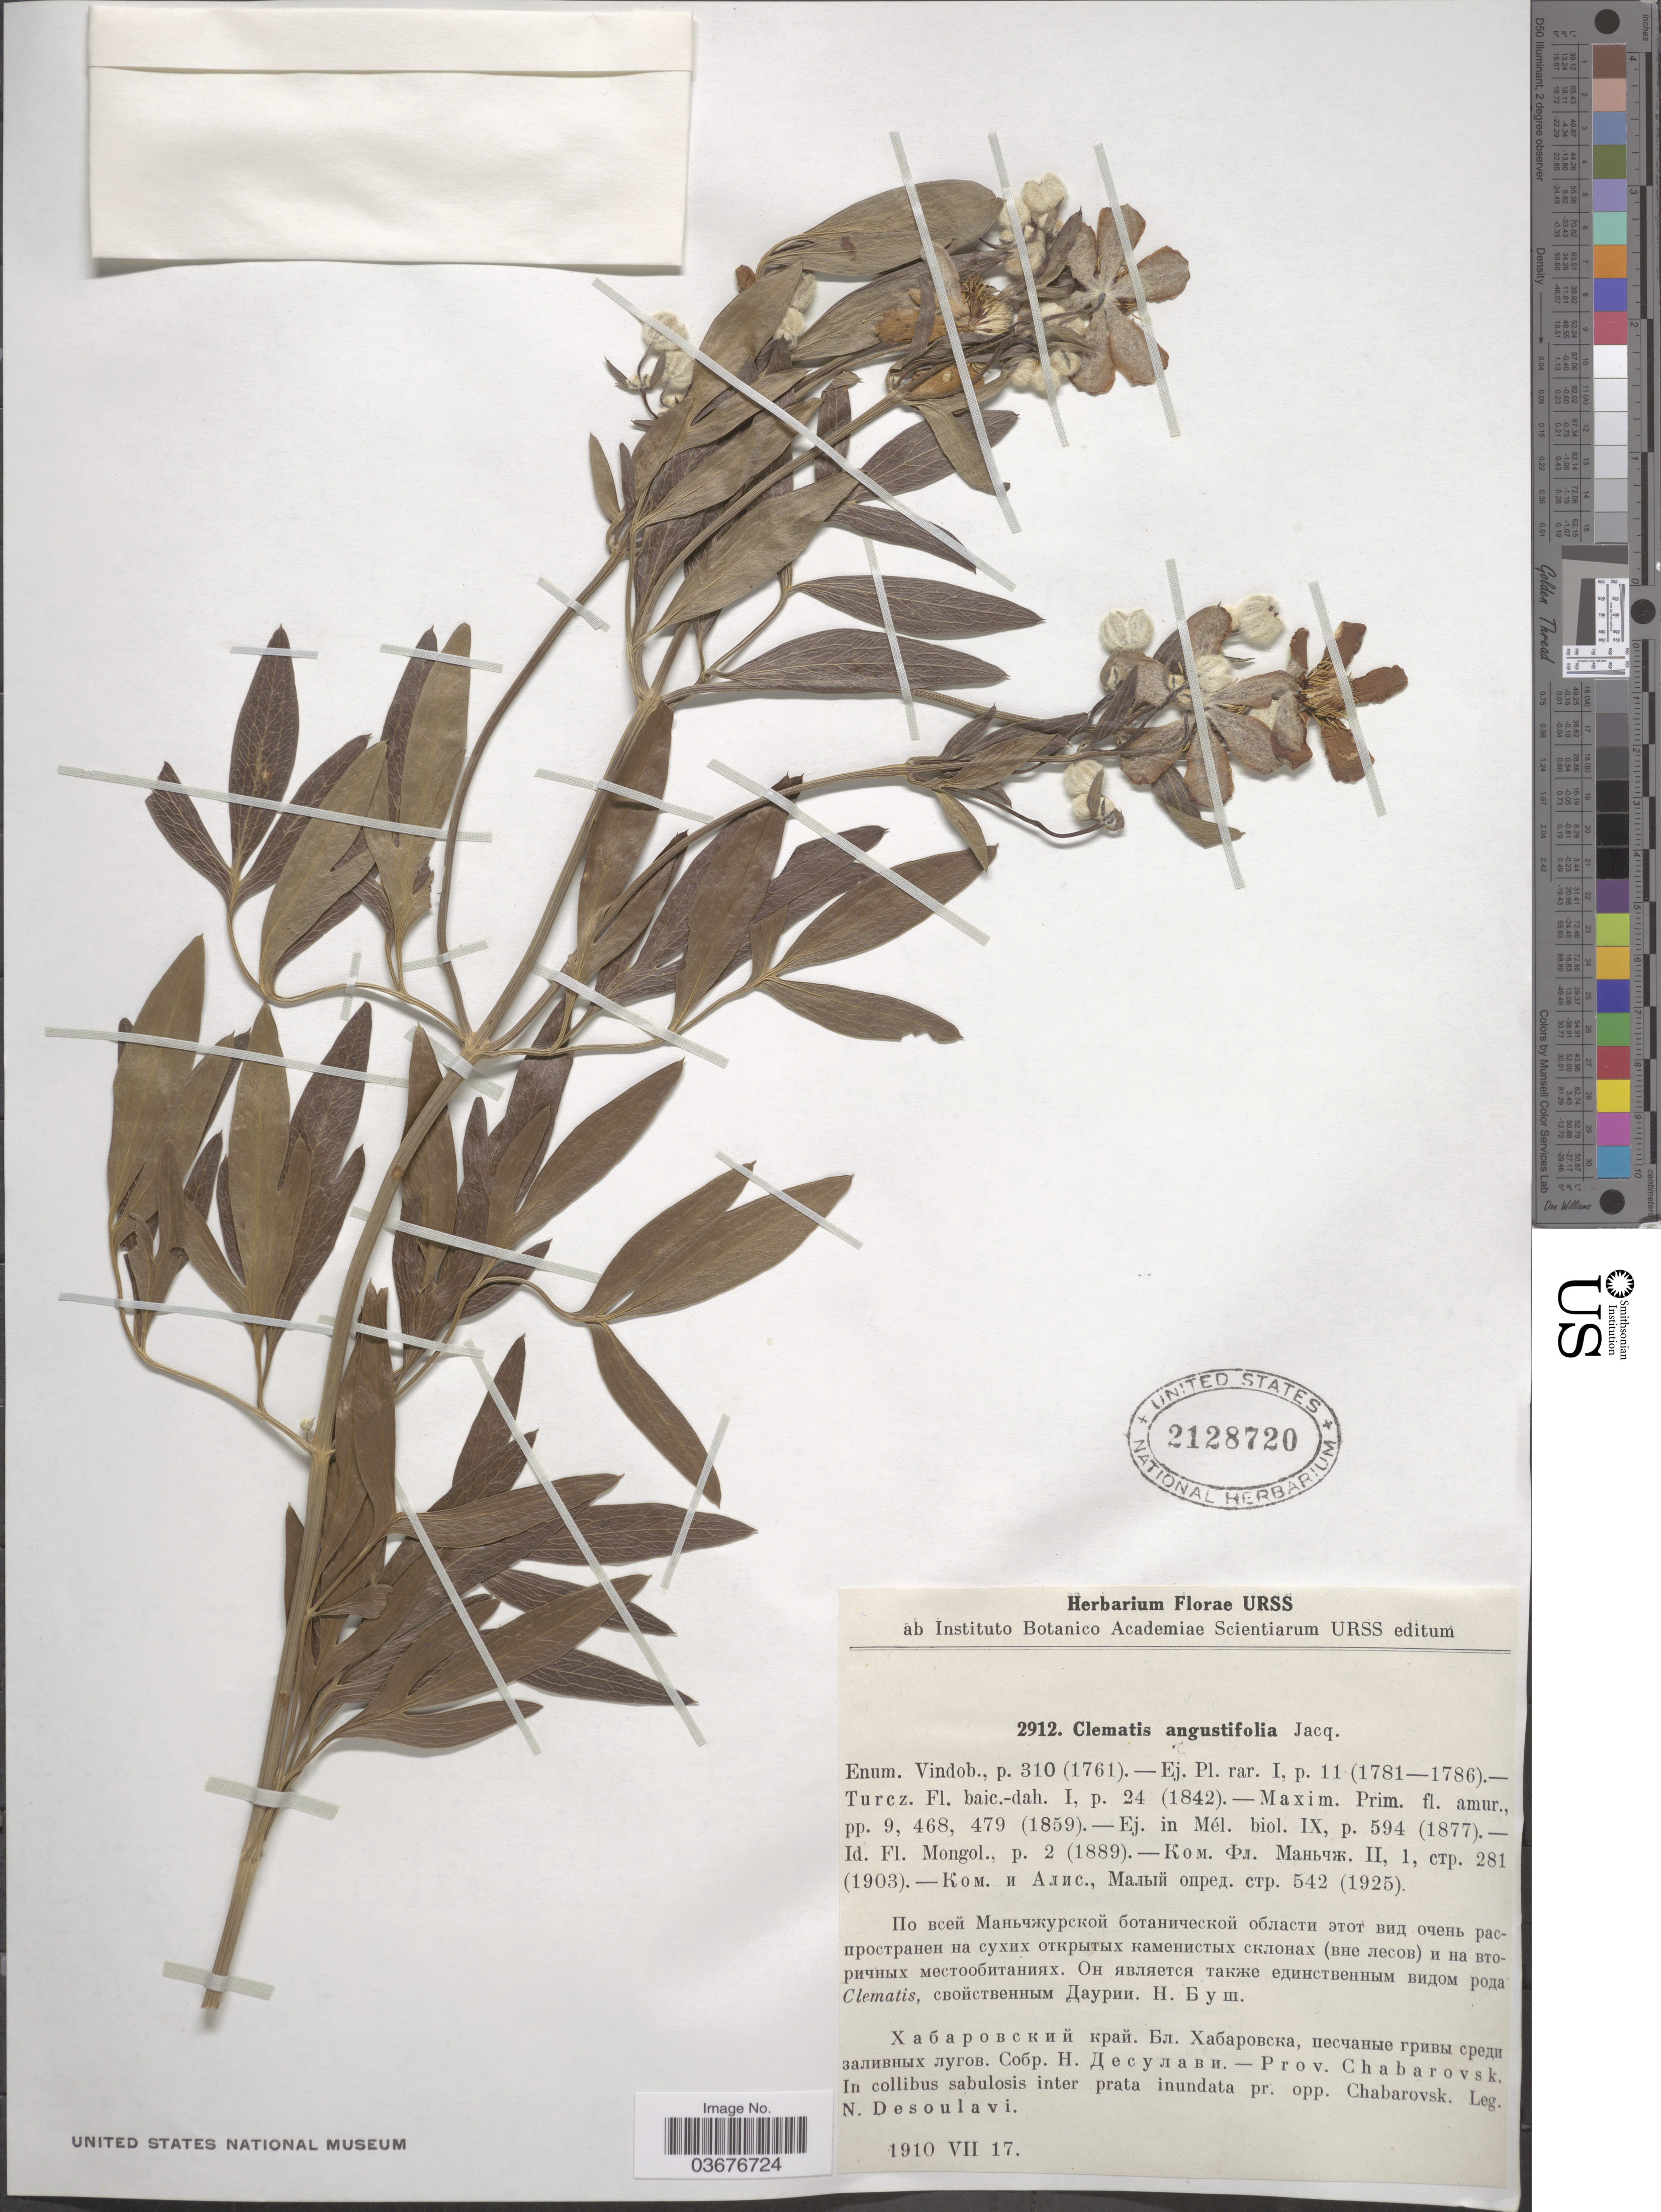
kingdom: Plantae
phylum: Tracheophyta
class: Magnoliopsida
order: Ranunculales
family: Ranunculaceae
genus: Clematis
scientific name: Clematis angustifolia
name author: Jacq.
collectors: N. Desoulavi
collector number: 2912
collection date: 1910-07-17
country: Russian Federation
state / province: Khabarovsk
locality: Prov. Chabarovsk. In collibus sabulosis inter prata inundata pr. opp. Chabarovsk.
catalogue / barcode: US 2128720